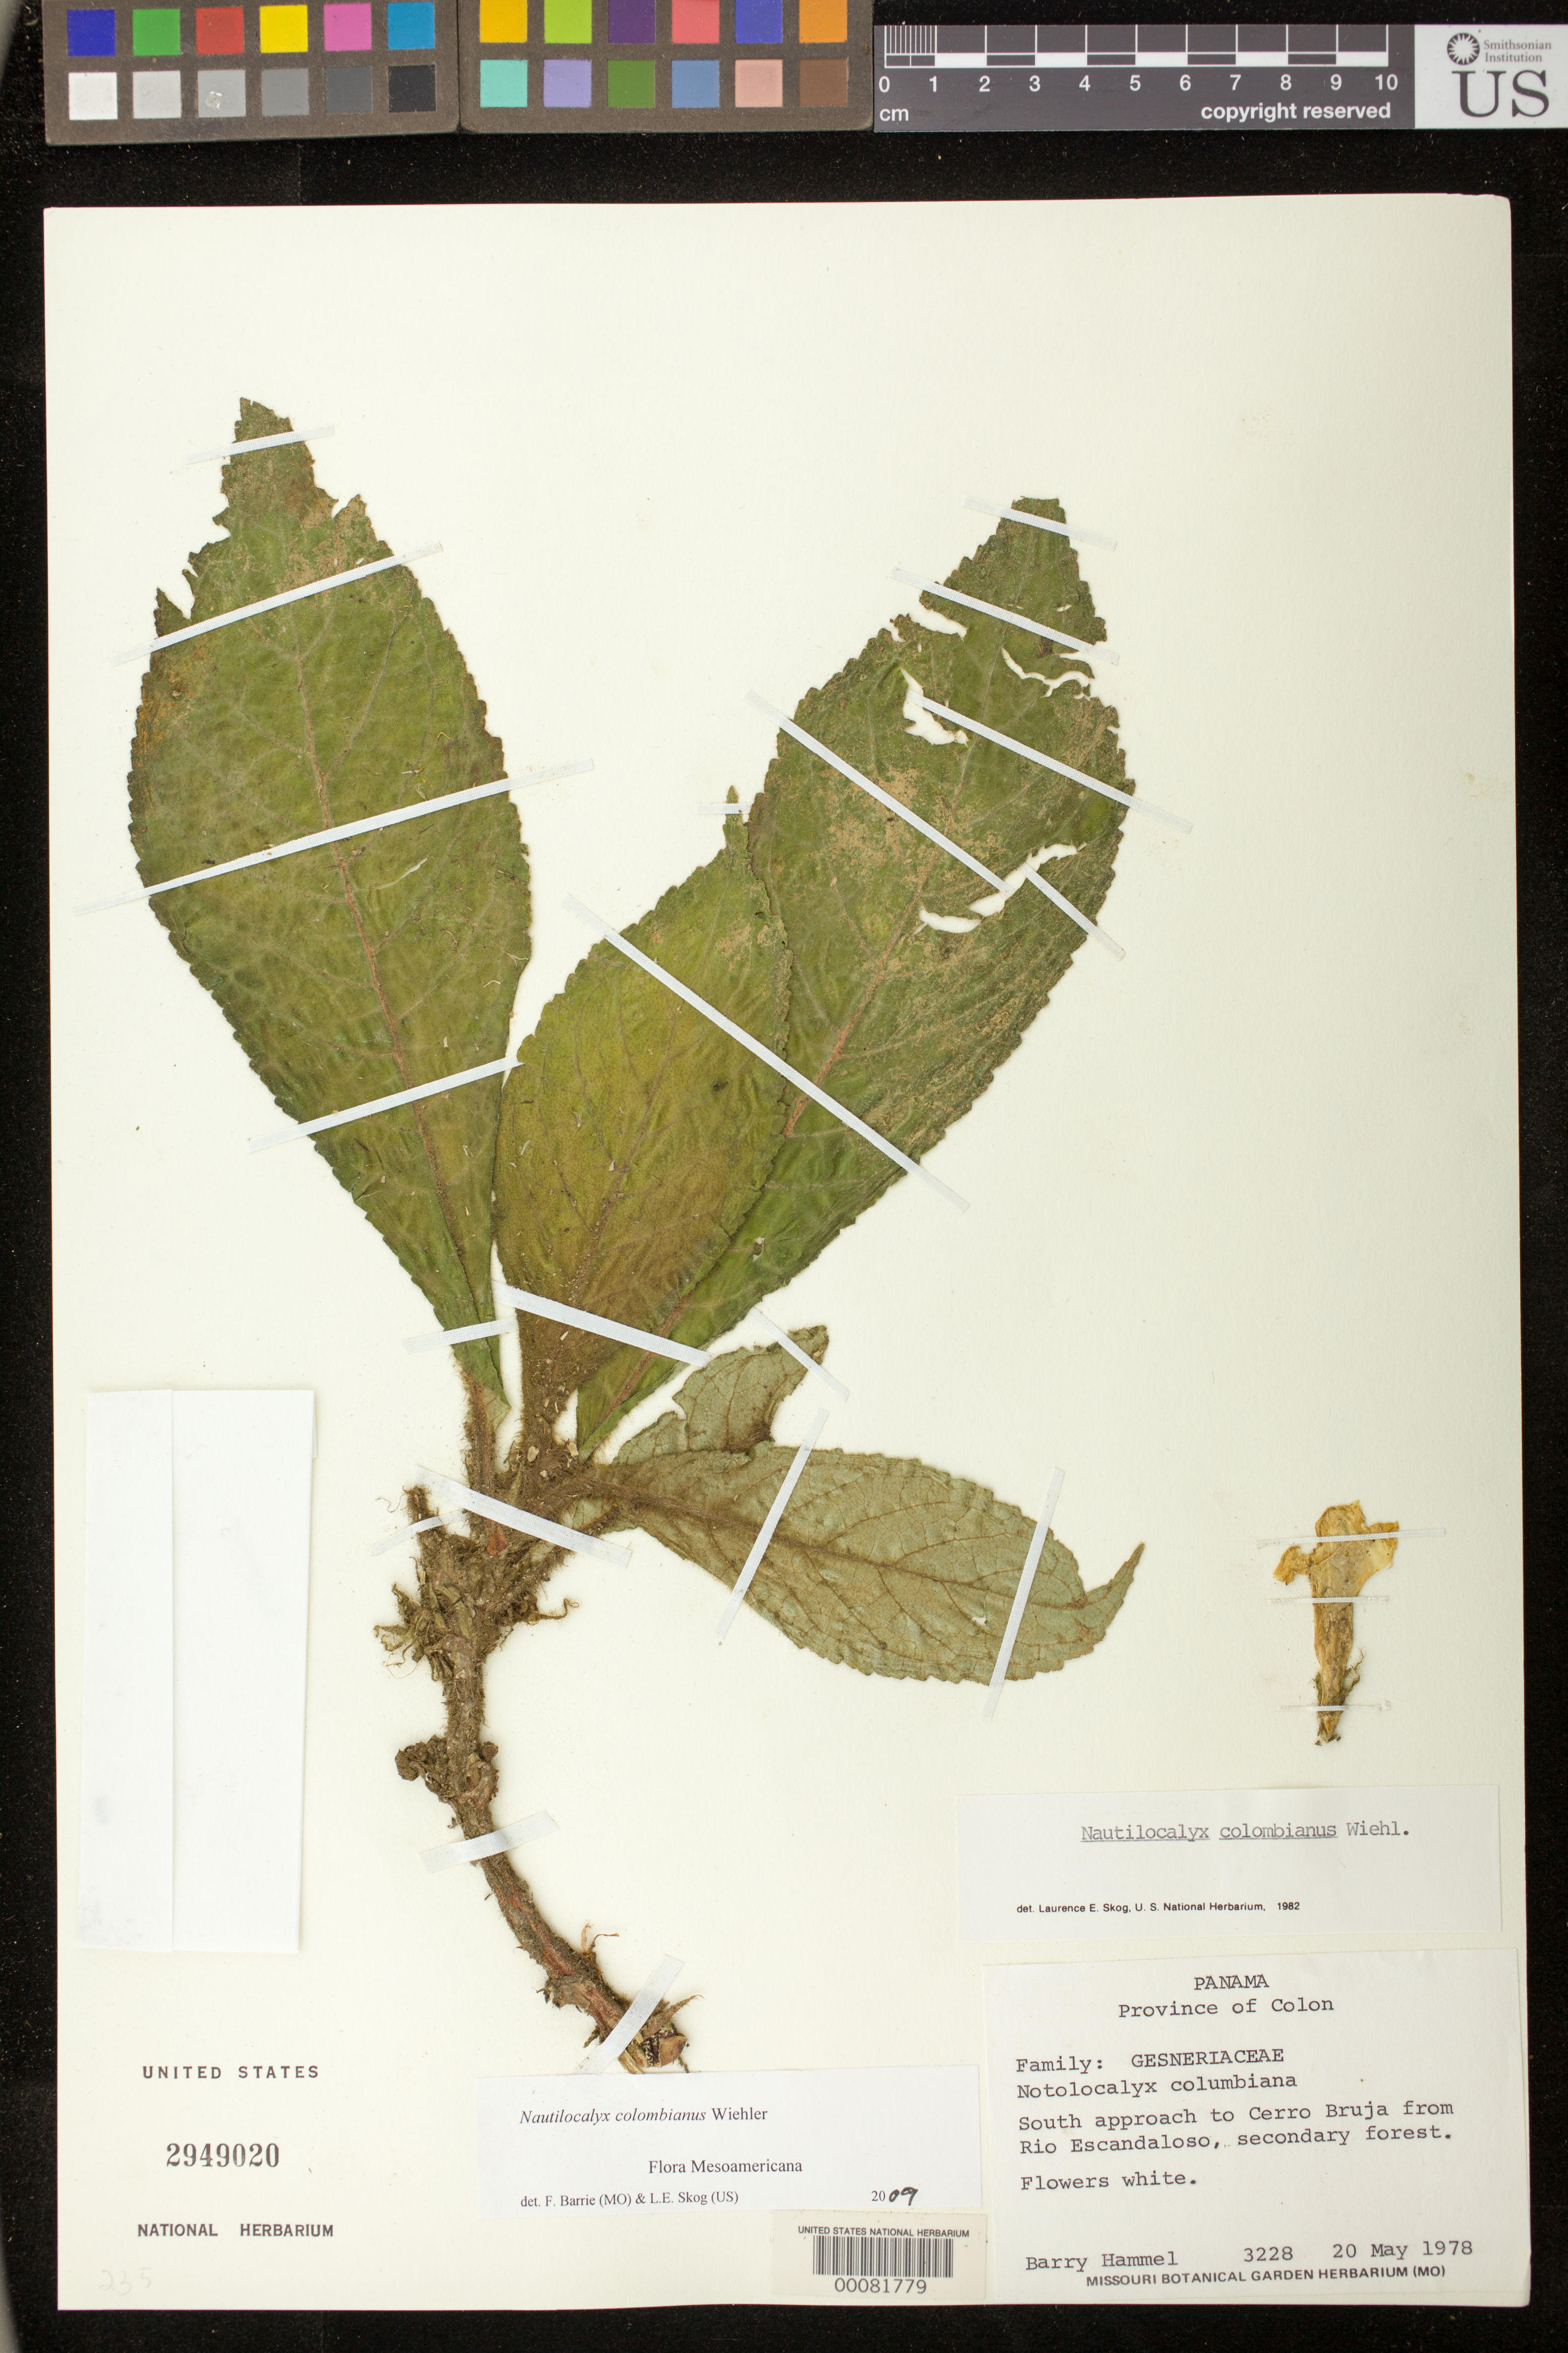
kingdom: Plantae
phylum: Tracheophyta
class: Magnoliopsida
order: Lamiales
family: Gesneriaceae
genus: Nautilocalyx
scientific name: Nautilocalyx colombianus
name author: Wiehler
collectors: B. Hammel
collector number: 3228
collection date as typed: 20 May 1978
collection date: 1978-05-20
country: Panama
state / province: Colón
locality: South approach to Cerro Bruja from Rio Escandaloso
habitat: Secondary forest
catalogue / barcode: US 2949020